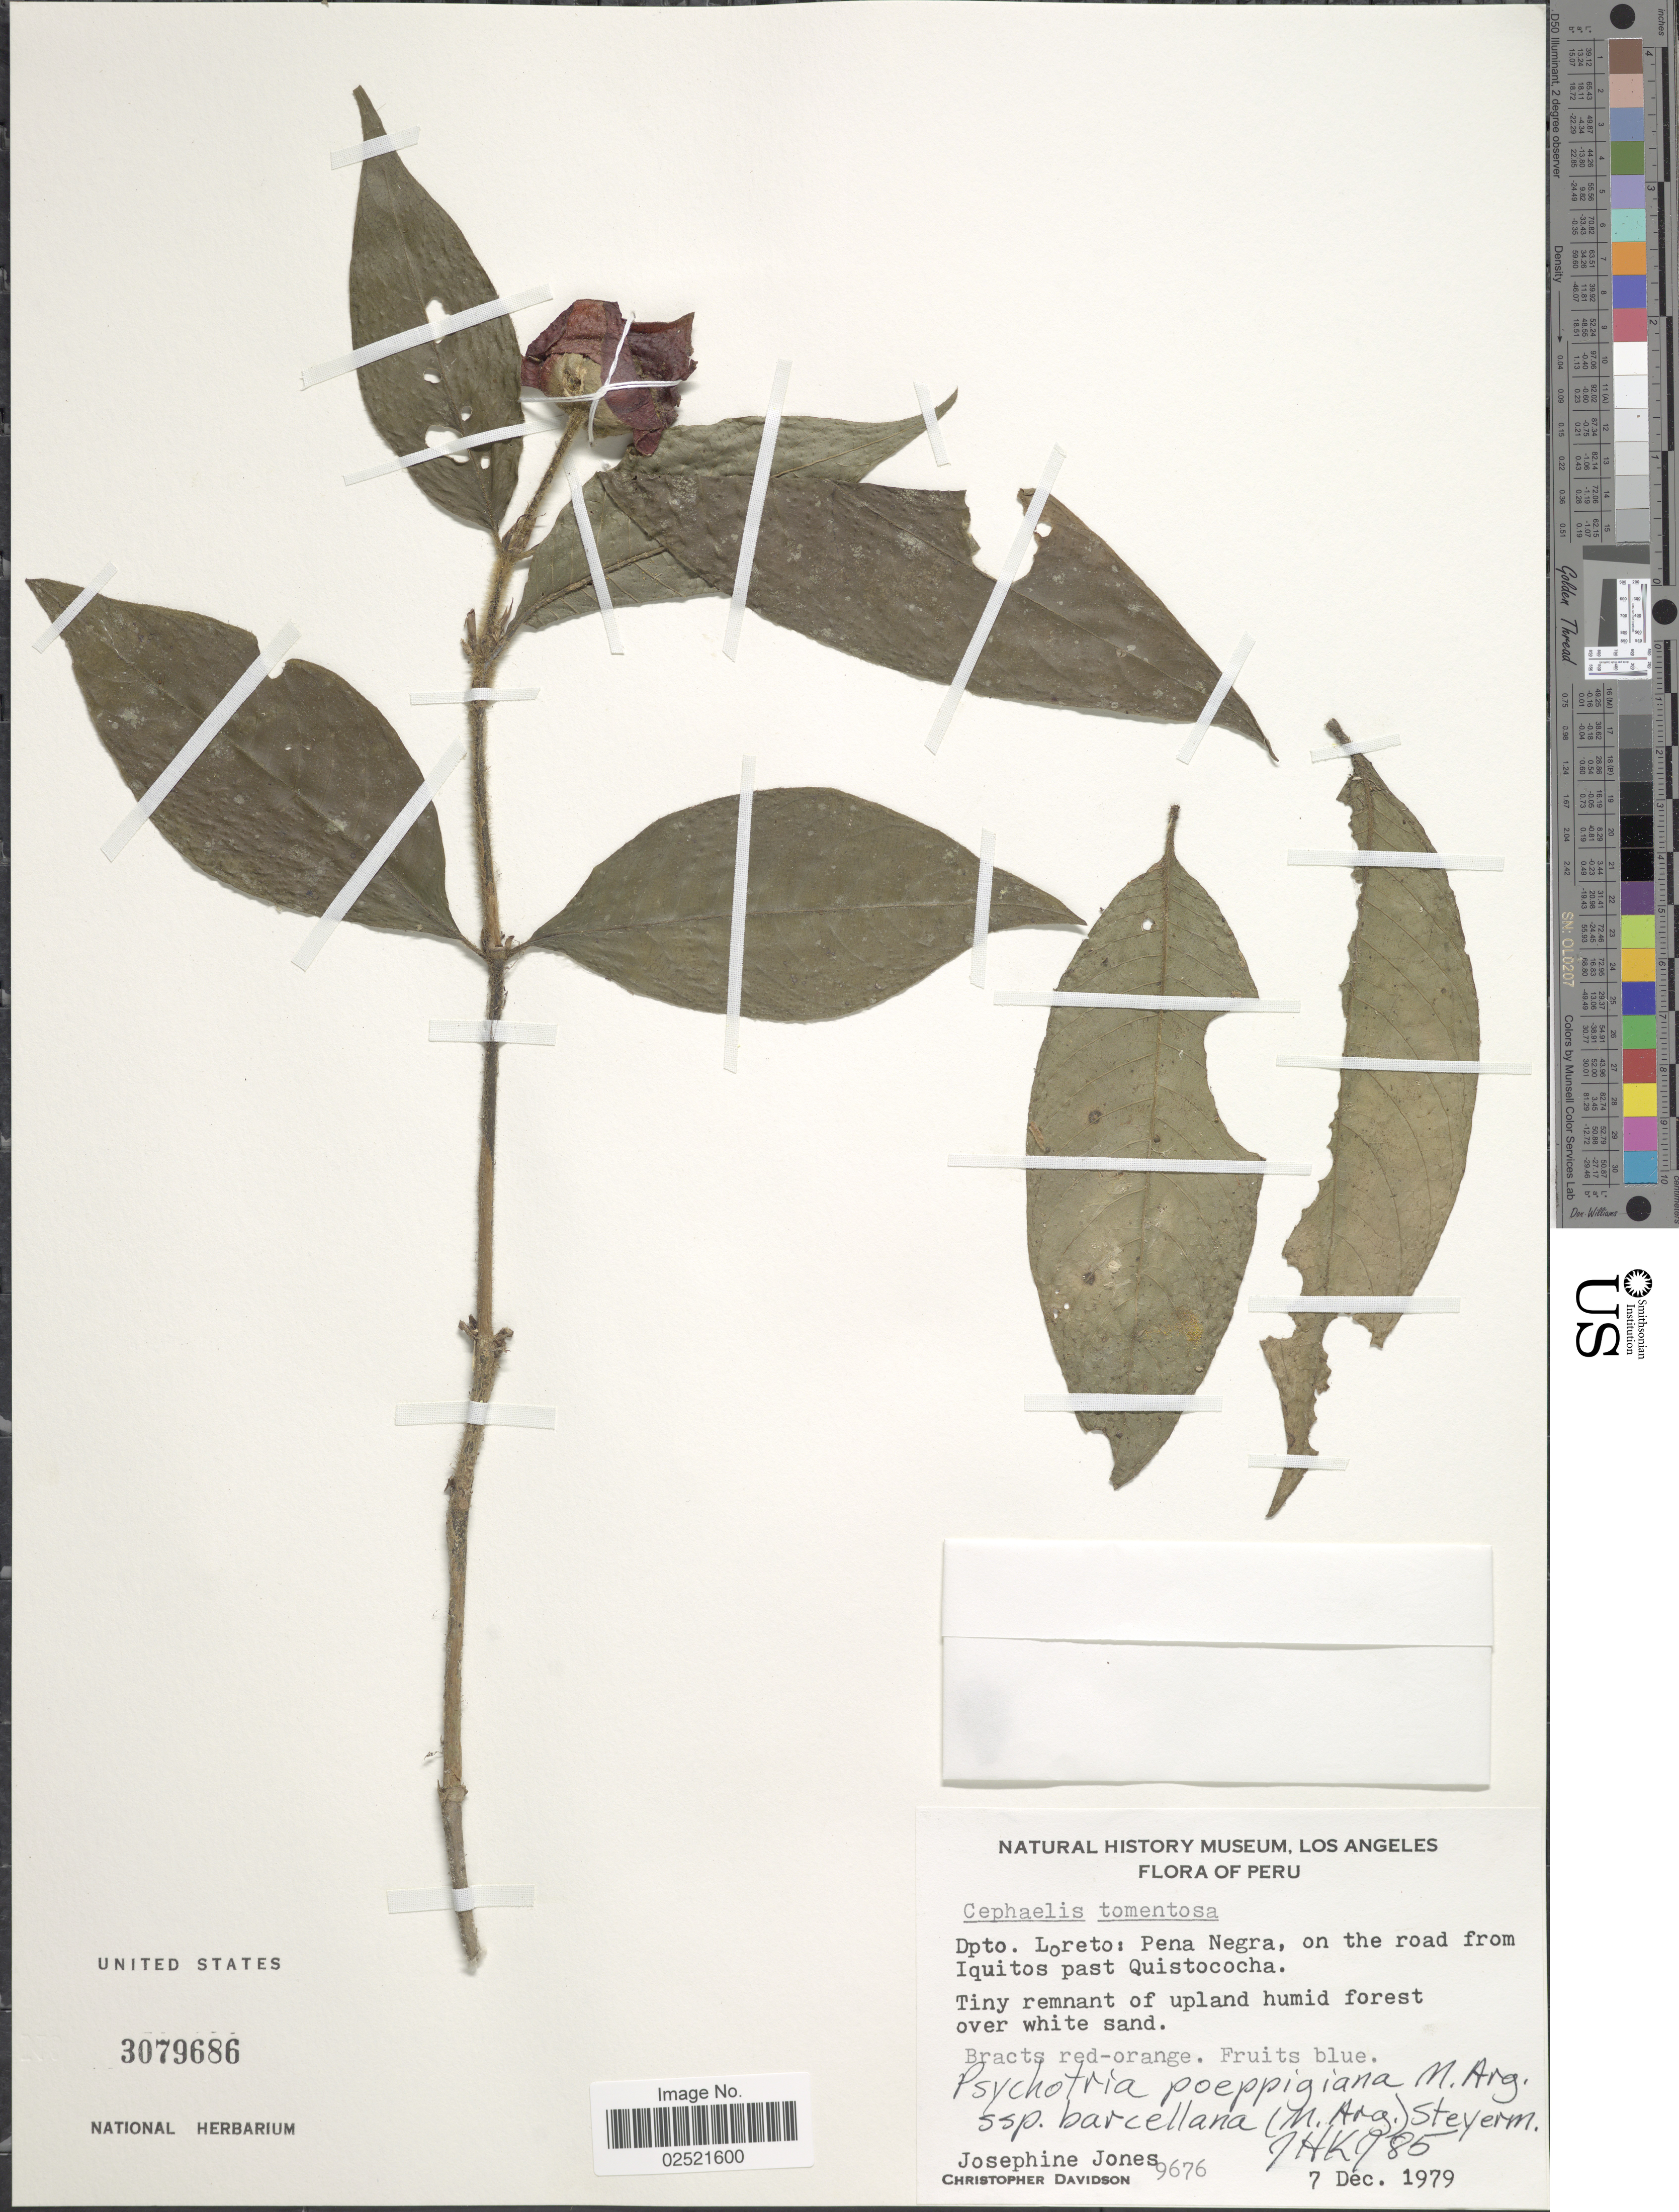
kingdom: Plantae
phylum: Tracheophyta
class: Magnoliopsida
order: Gentianales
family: Rubiaceae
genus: Psychotria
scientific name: Psychotria poeppigiana subsp. barcellana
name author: (Müll. Arg.) Steyerm.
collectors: J. Jones & C. Davidson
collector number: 9676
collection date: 1979-12-07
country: Peru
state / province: Loreto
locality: Pena Negra, on the road from Iquitos past Quistococha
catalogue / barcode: US 3079686